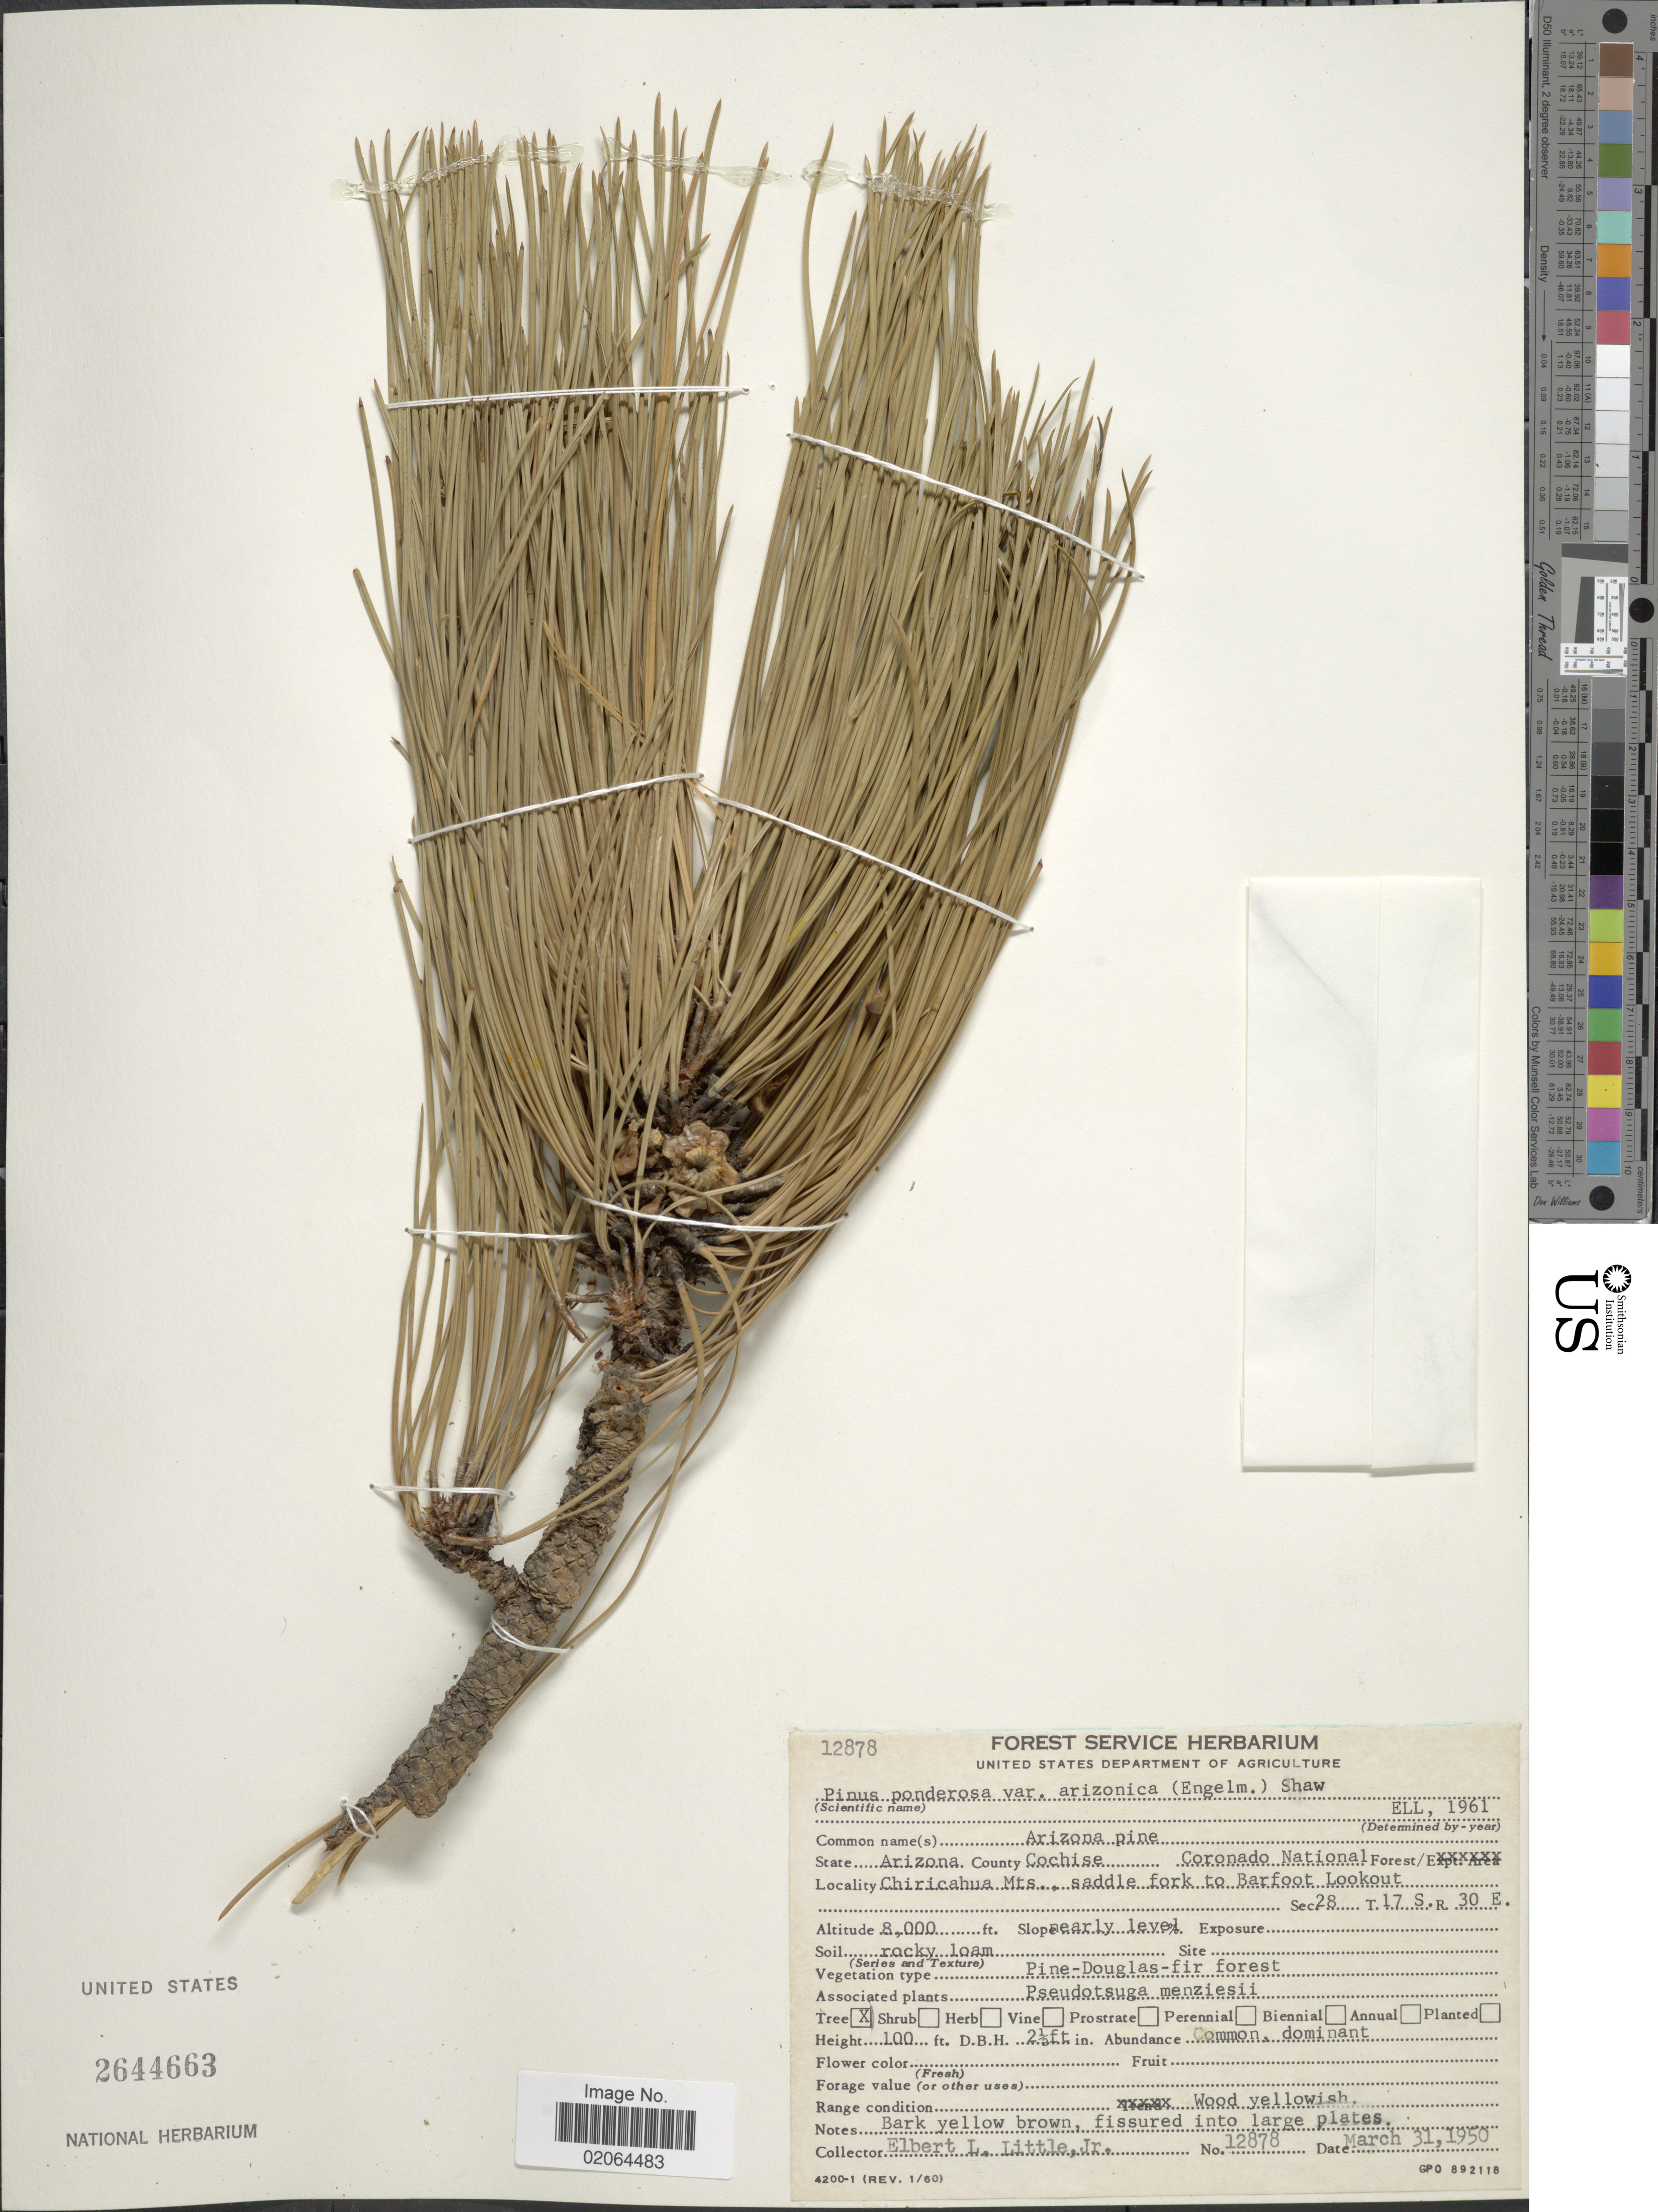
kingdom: Plantae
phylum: Tracheophyta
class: Pinopsida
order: Pinales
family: Pinaceae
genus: Pinus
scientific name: Pinus ponderosa var. arizonica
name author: (Engelm.) Shaw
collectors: E. L. Little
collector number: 12878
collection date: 1950-03-31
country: United States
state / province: Arizona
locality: Arizona pine, State Arizona, County Cochise Coronado National, Chiricahua Mts. saddle fork to Barfoot Lookout.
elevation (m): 2438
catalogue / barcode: US 2644663